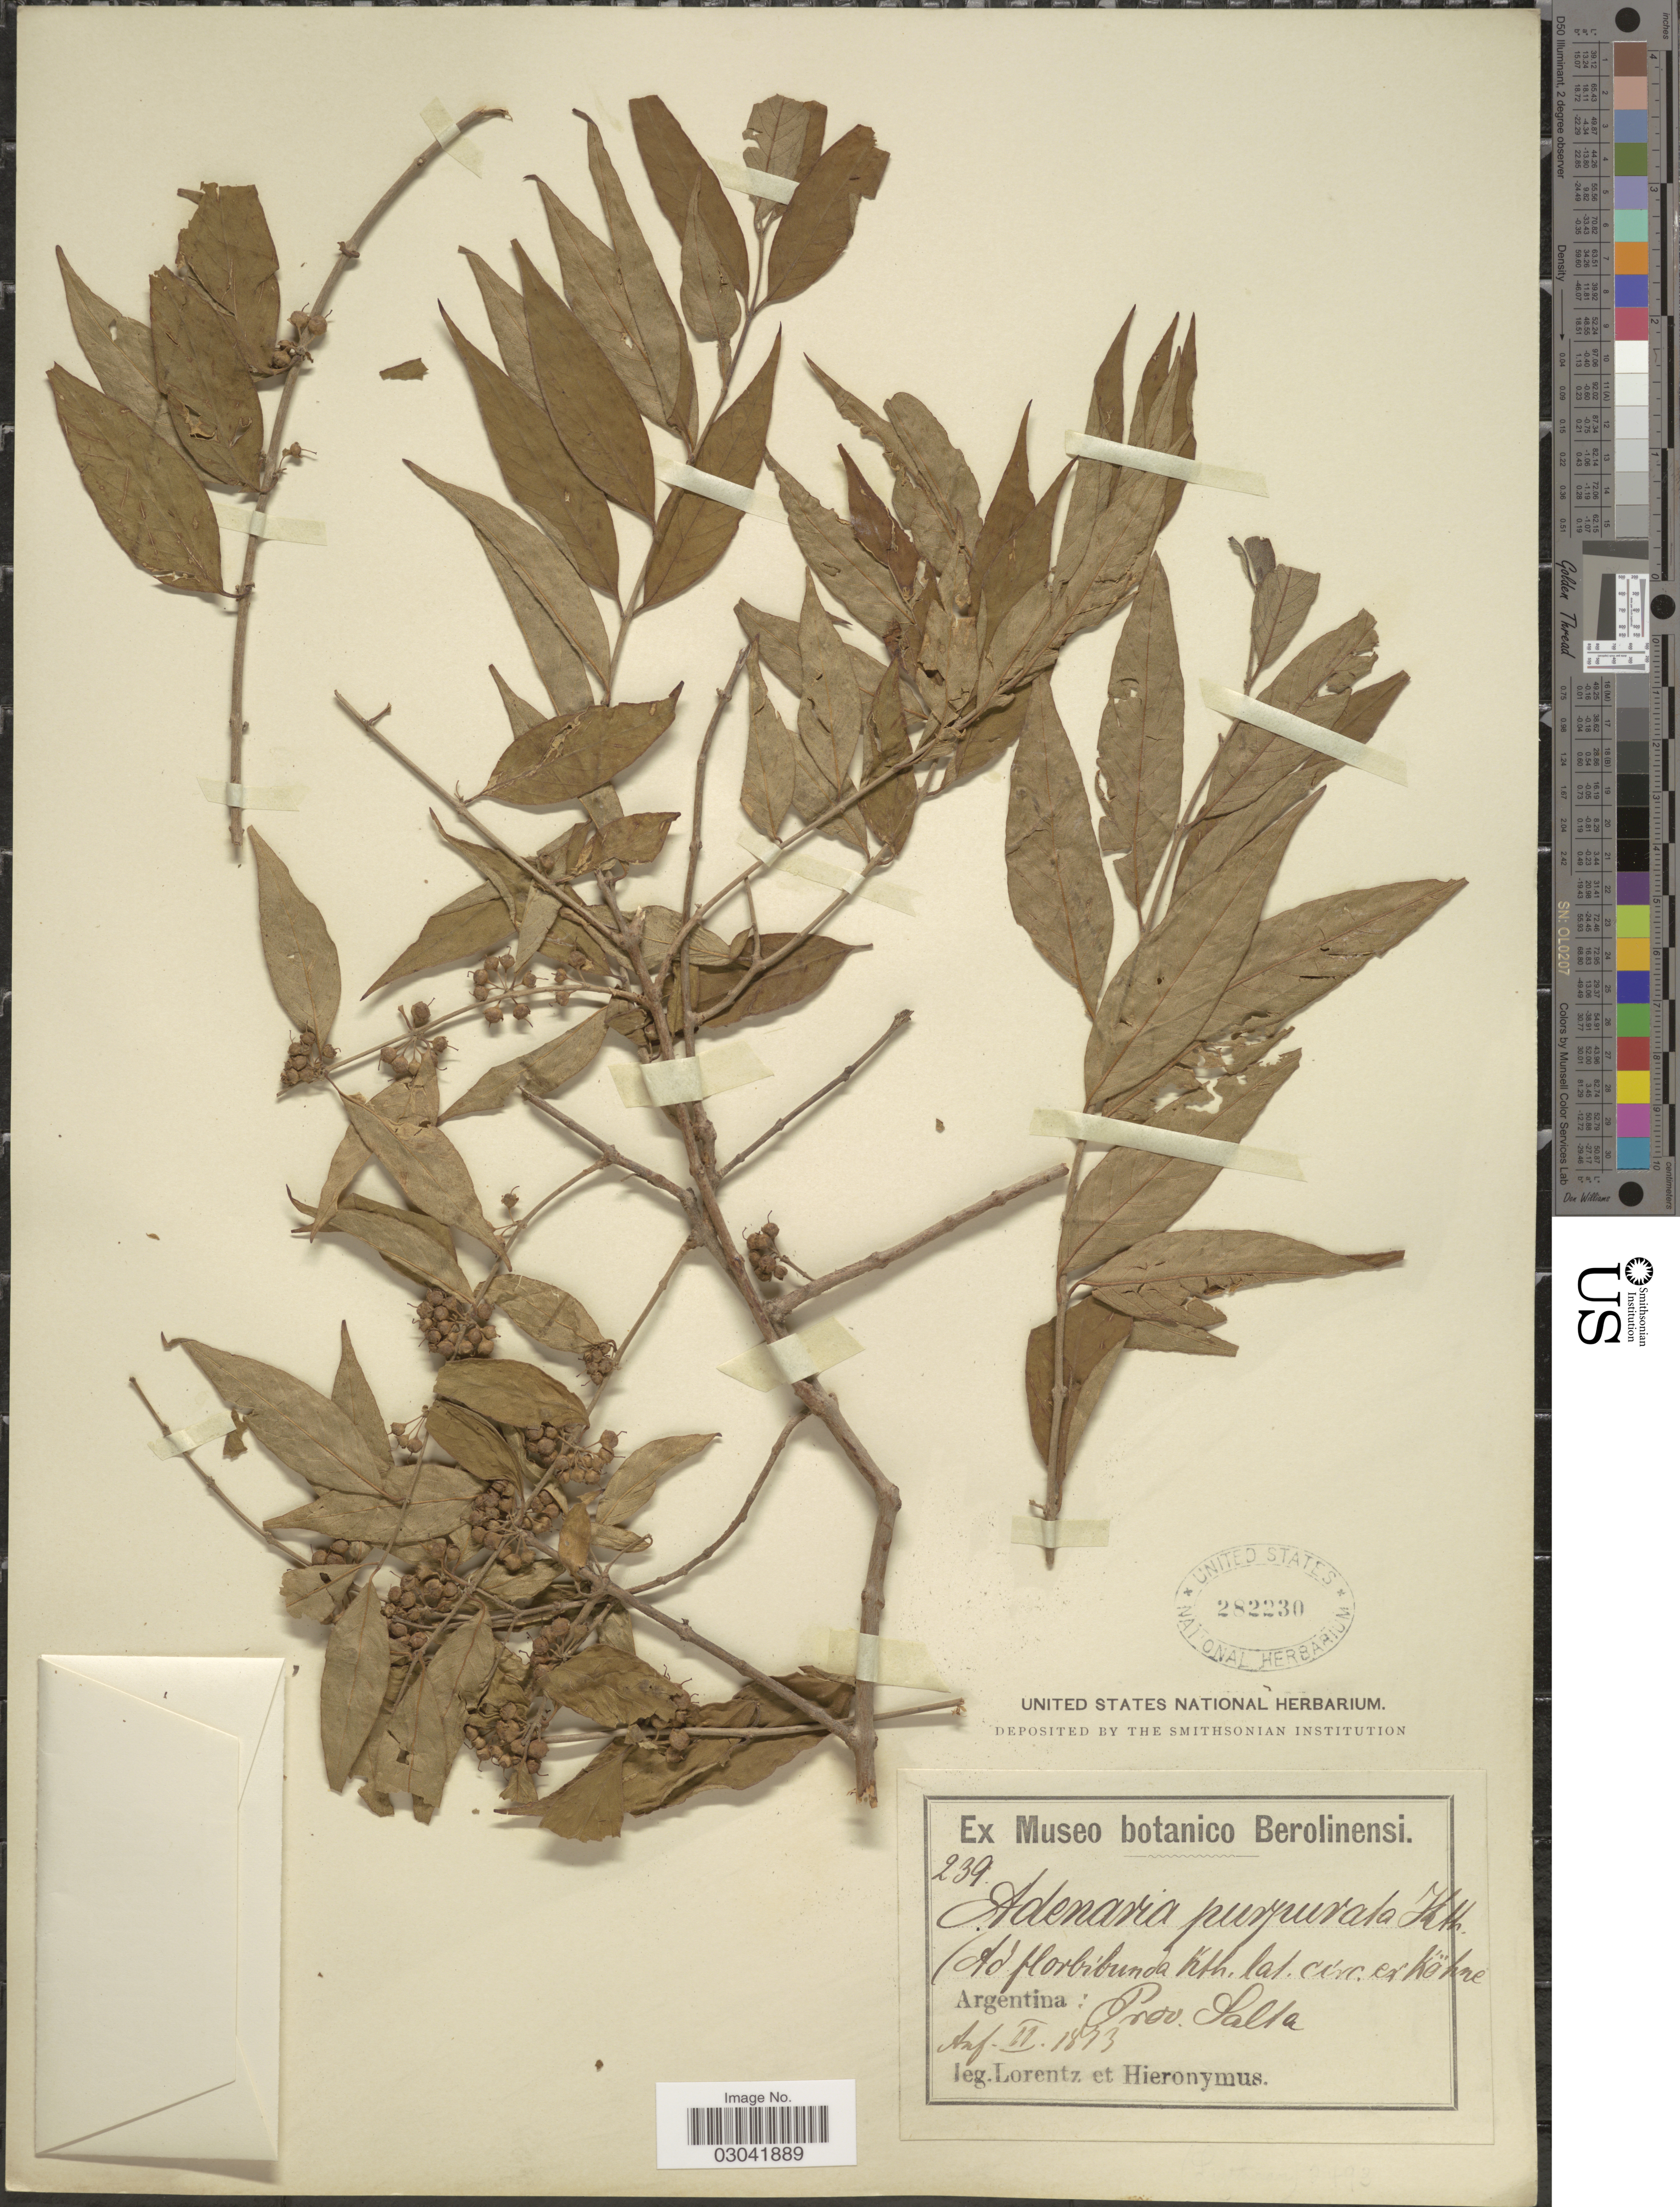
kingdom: Plantae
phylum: Tracheophyta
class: Magnoliopsida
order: Myrtales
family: Lythraceae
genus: Adenaria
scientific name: Adenaria floribunda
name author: Kunth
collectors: -. Lorentz & -. Hieronymus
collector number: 239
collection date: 1873-08-11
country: Argentina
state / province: Salta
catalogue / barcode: US 282230